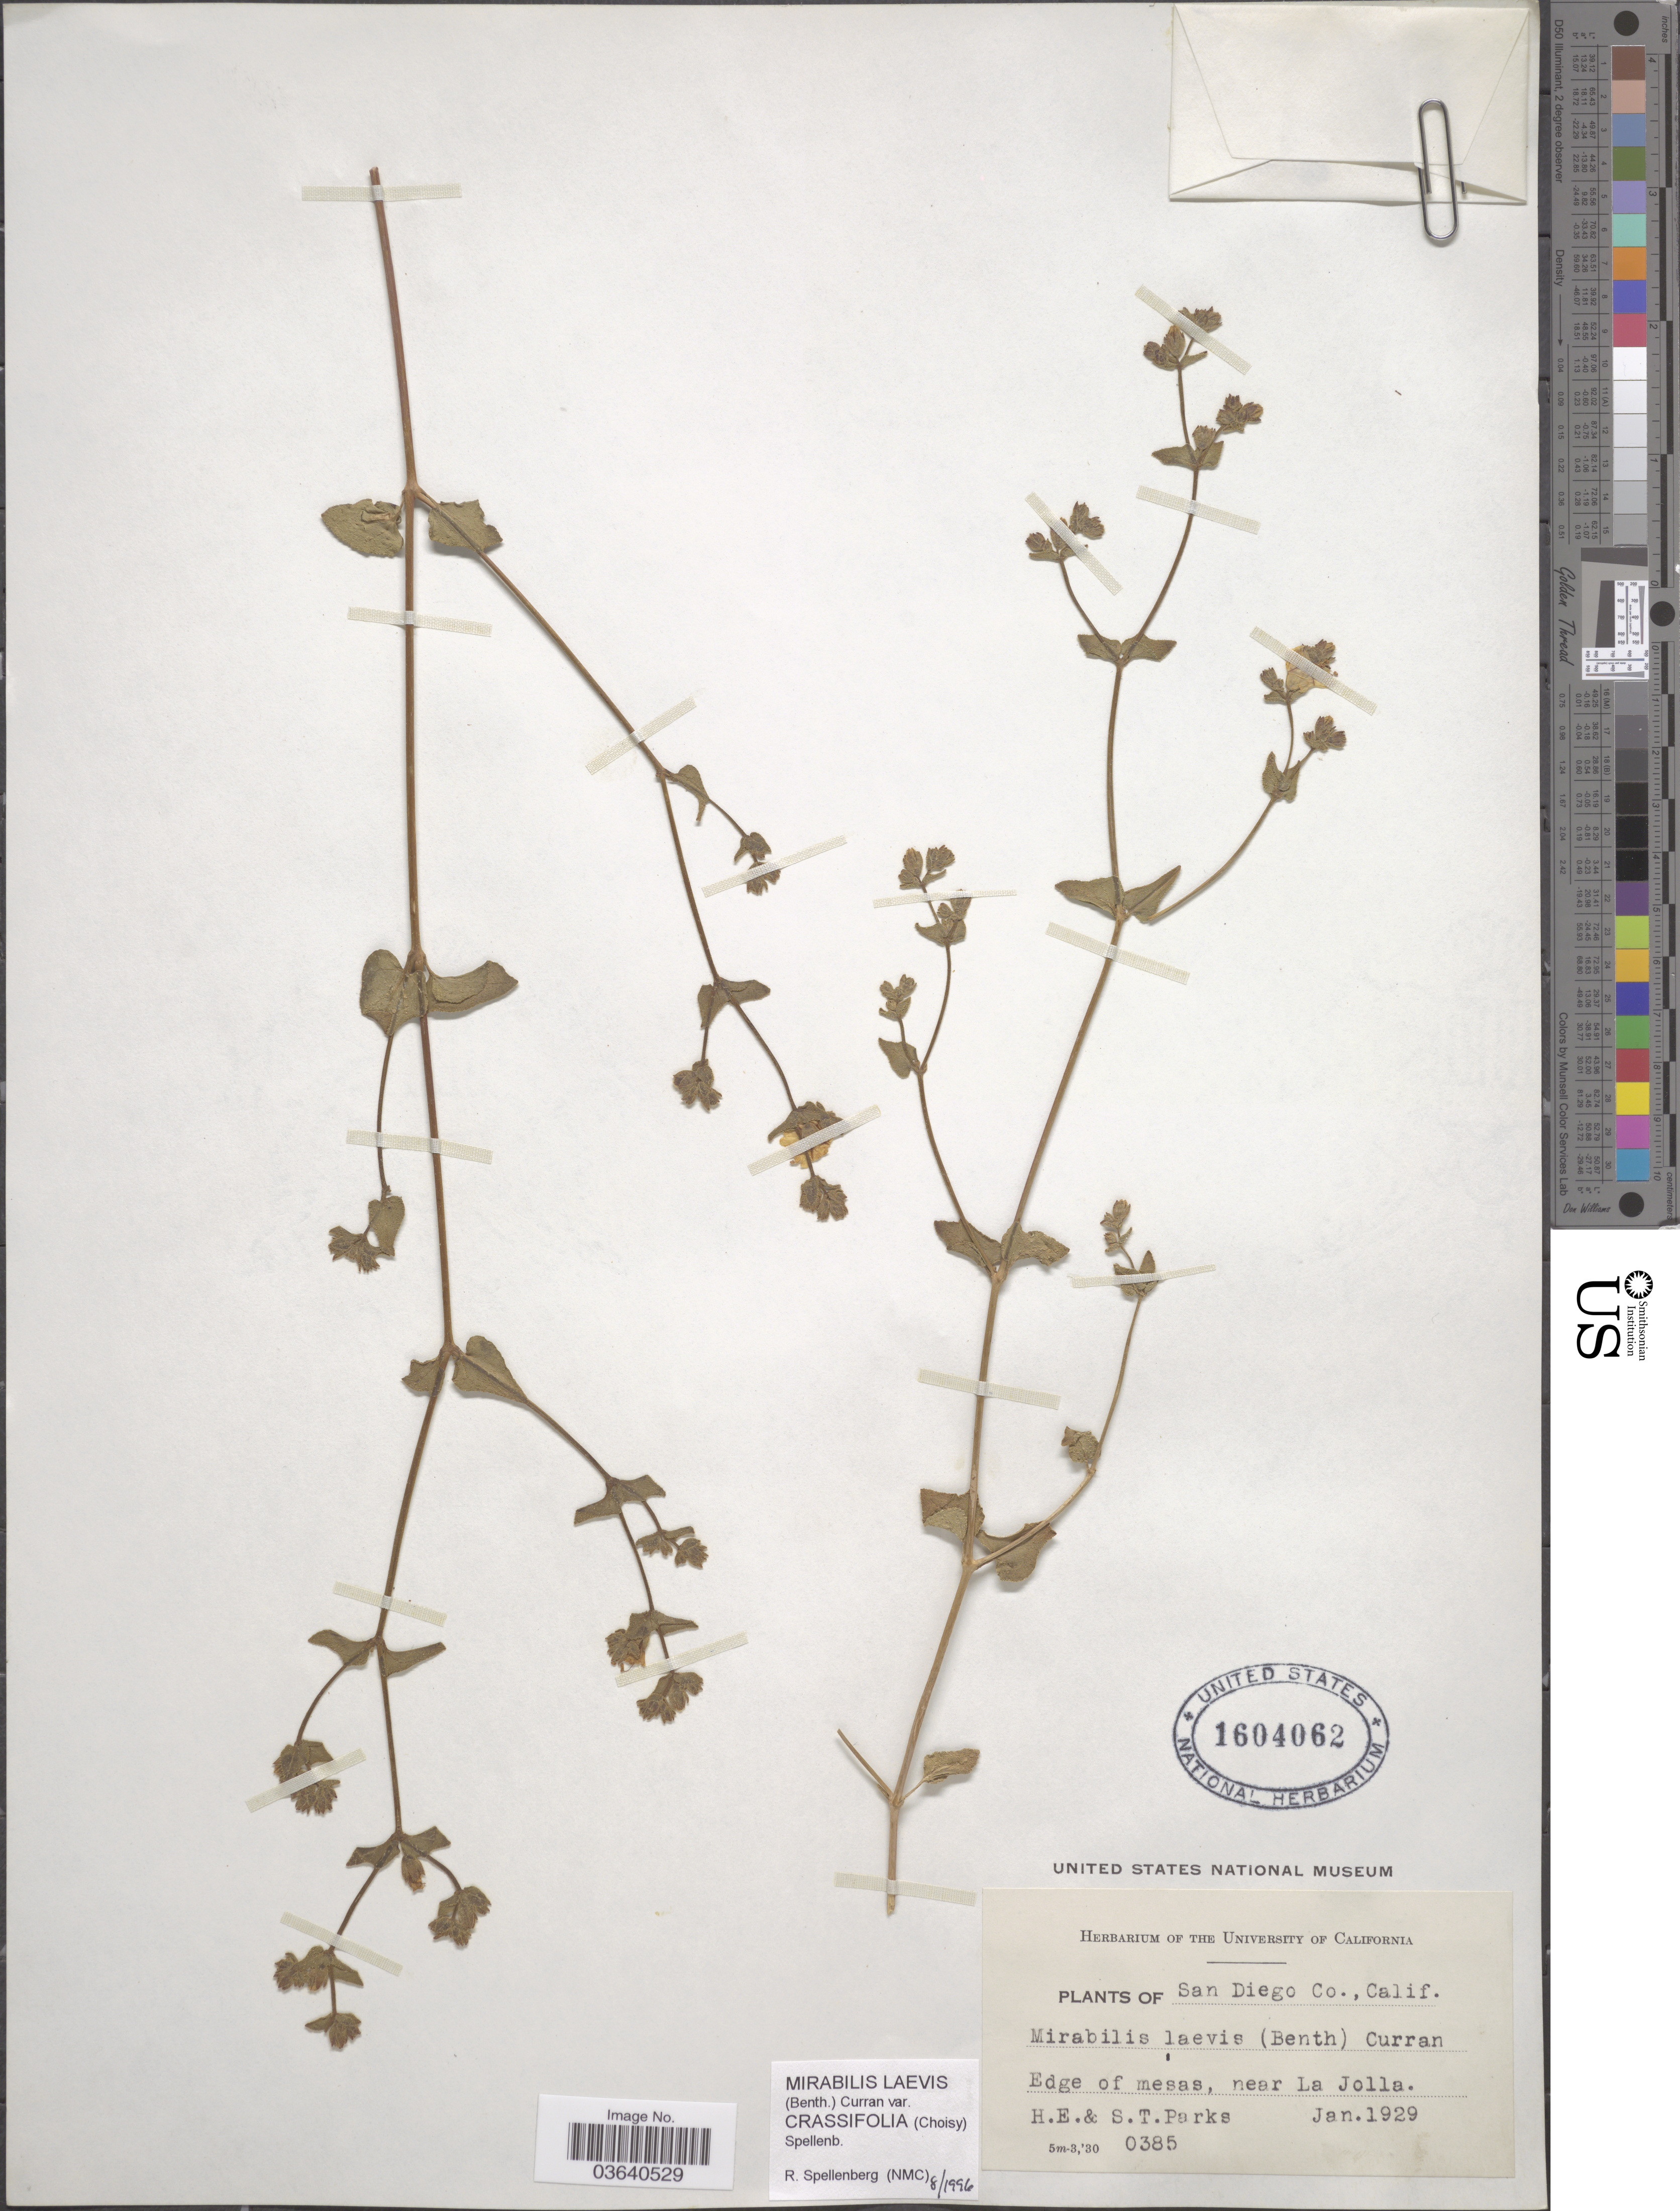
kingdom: Plantae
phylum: Tracheophyta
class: Magnoliopsida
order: Caryophyllales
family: Nyctaginaceae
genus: Mirabilis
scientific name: Mirabilis laevis var. crassifolia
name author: (Choisy) Spellenb.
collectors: H. E. Parks & S. Parks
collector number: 0385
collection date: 1929-01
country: United States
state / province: California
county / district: San Diego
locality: San Diego Co. Edge of mesas, near La Jolla.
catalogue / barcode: US 1604062